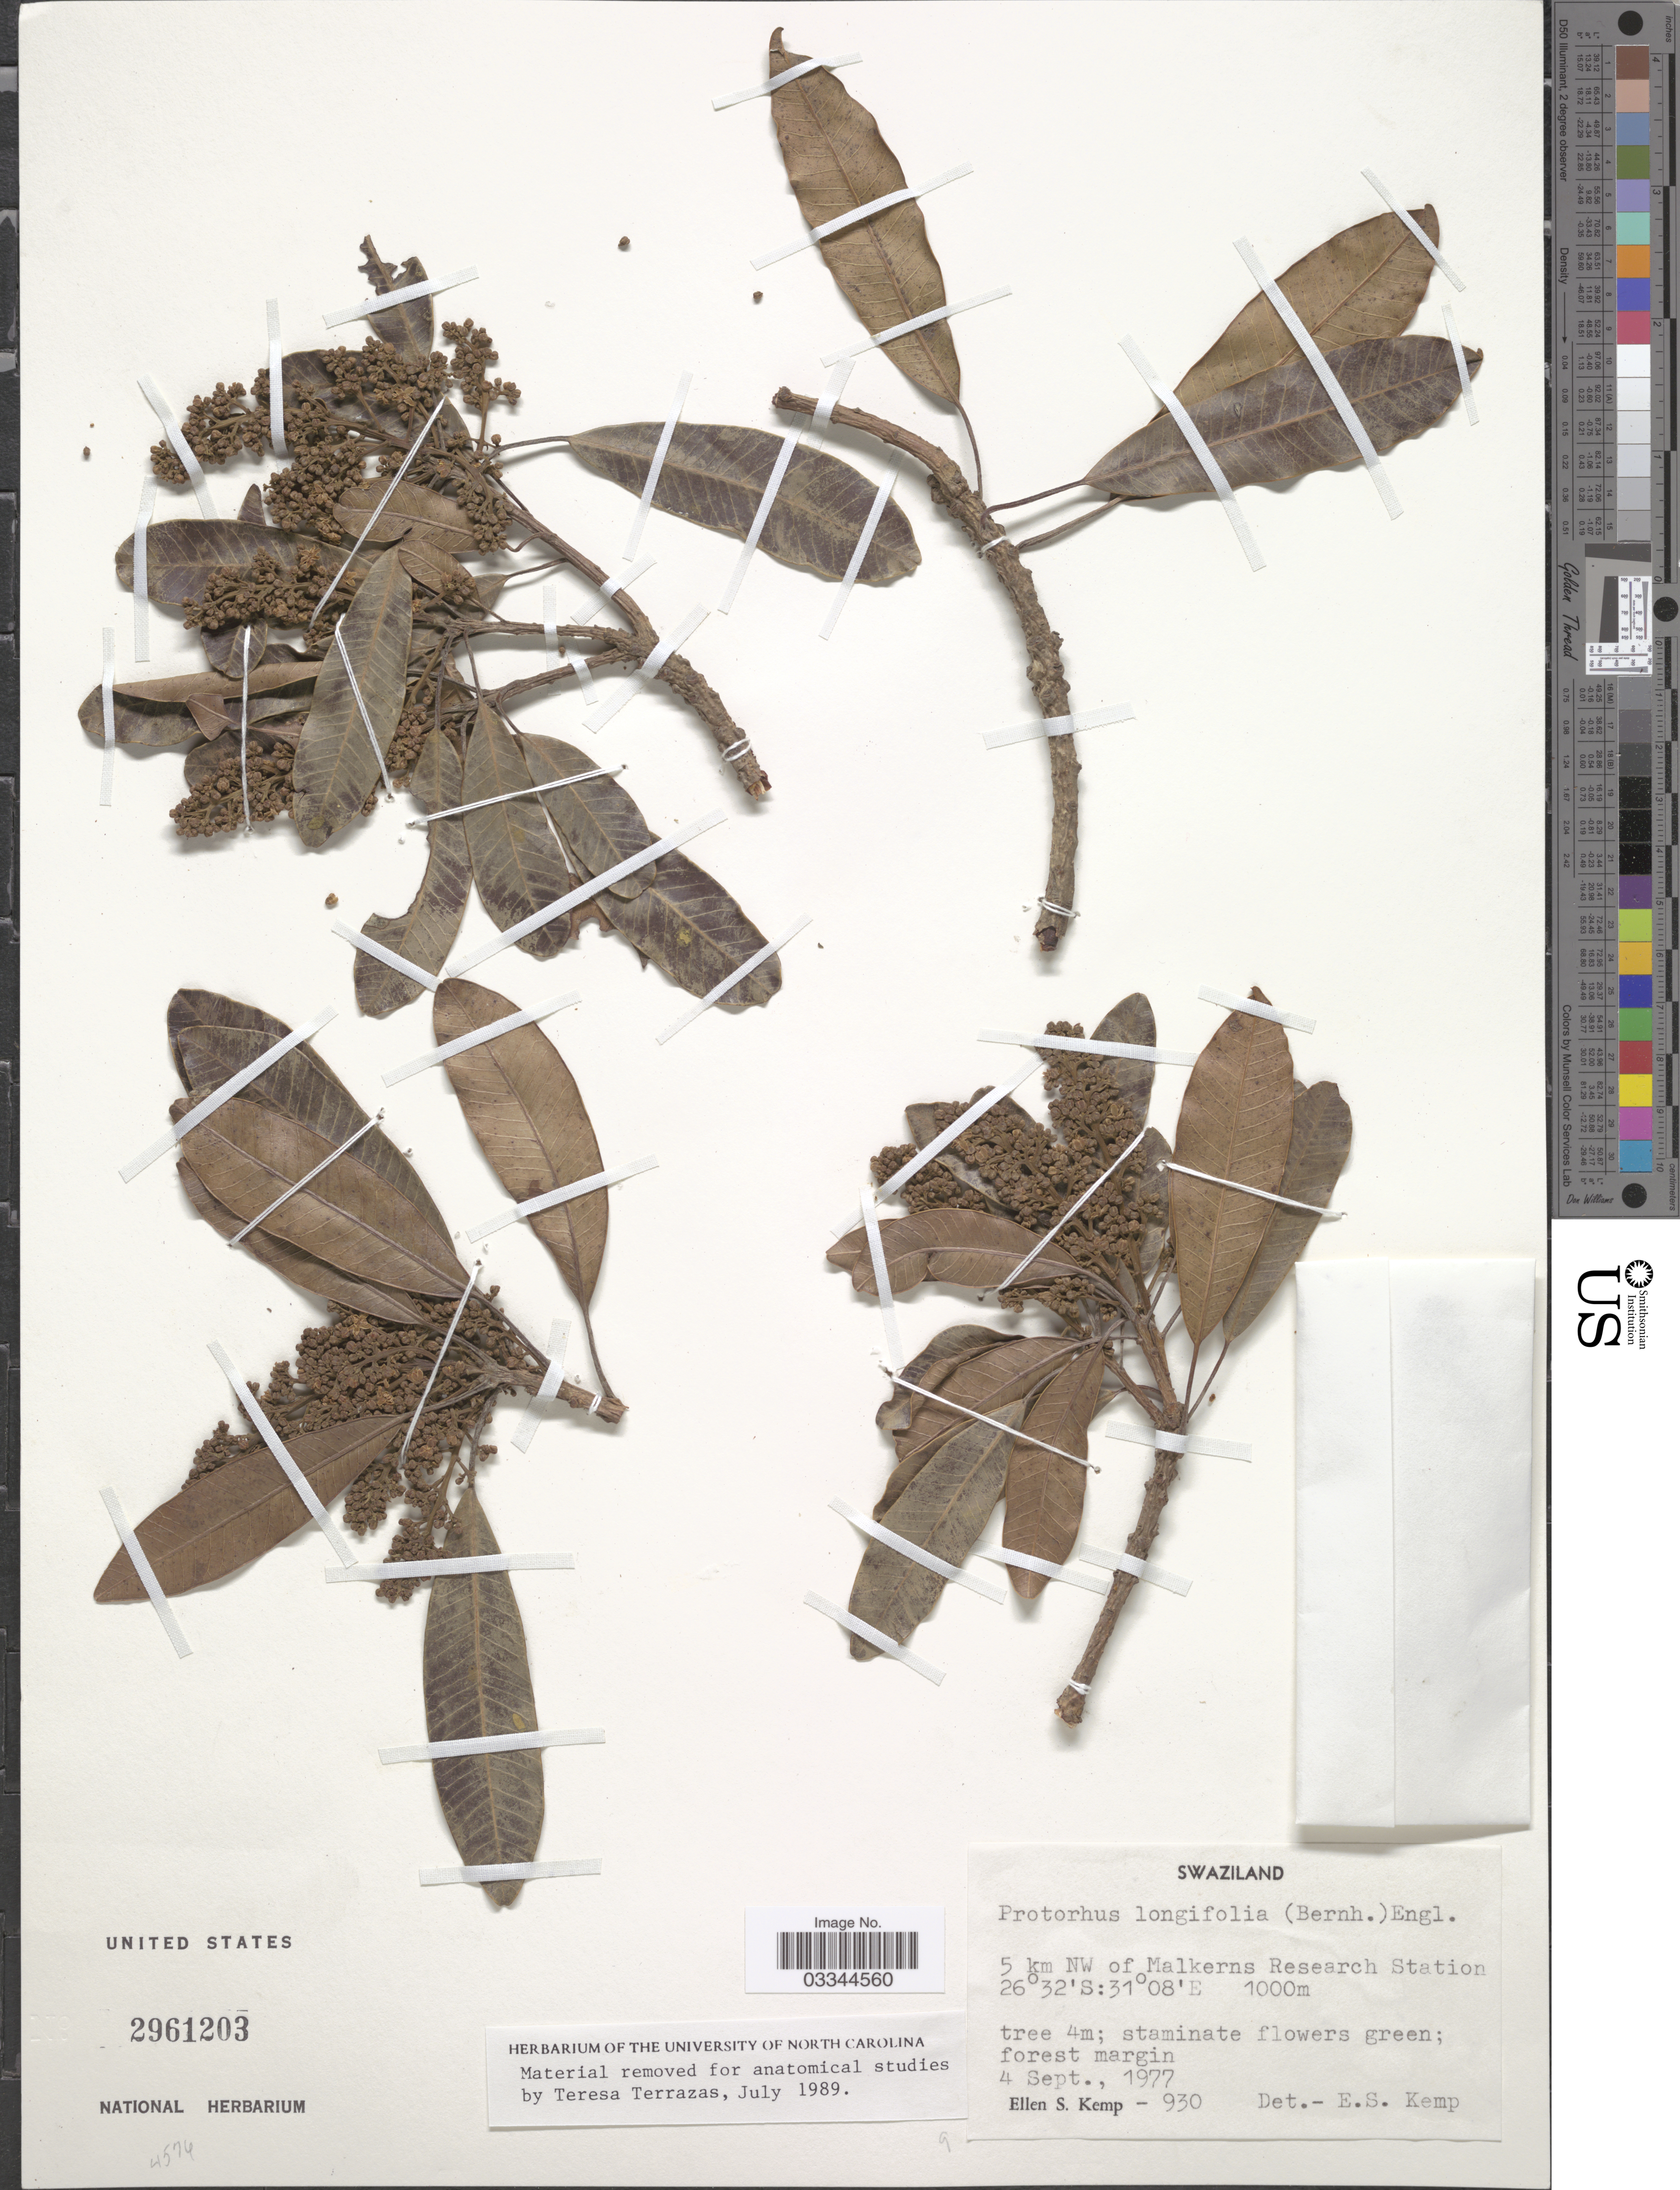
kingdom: Plantae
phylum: Tracheophyta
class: Magnoliopsida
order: Sapindales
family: Anacardiaceae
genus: Protorhus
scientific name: Protorhus longifolia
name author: (Bernh.) Engl.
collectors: E. S. Kemp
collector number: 930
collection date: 1977-09-04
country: Eswatini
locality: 5 km NW of Malkerns Research Station.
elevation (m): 1000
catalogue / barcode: US 2961203